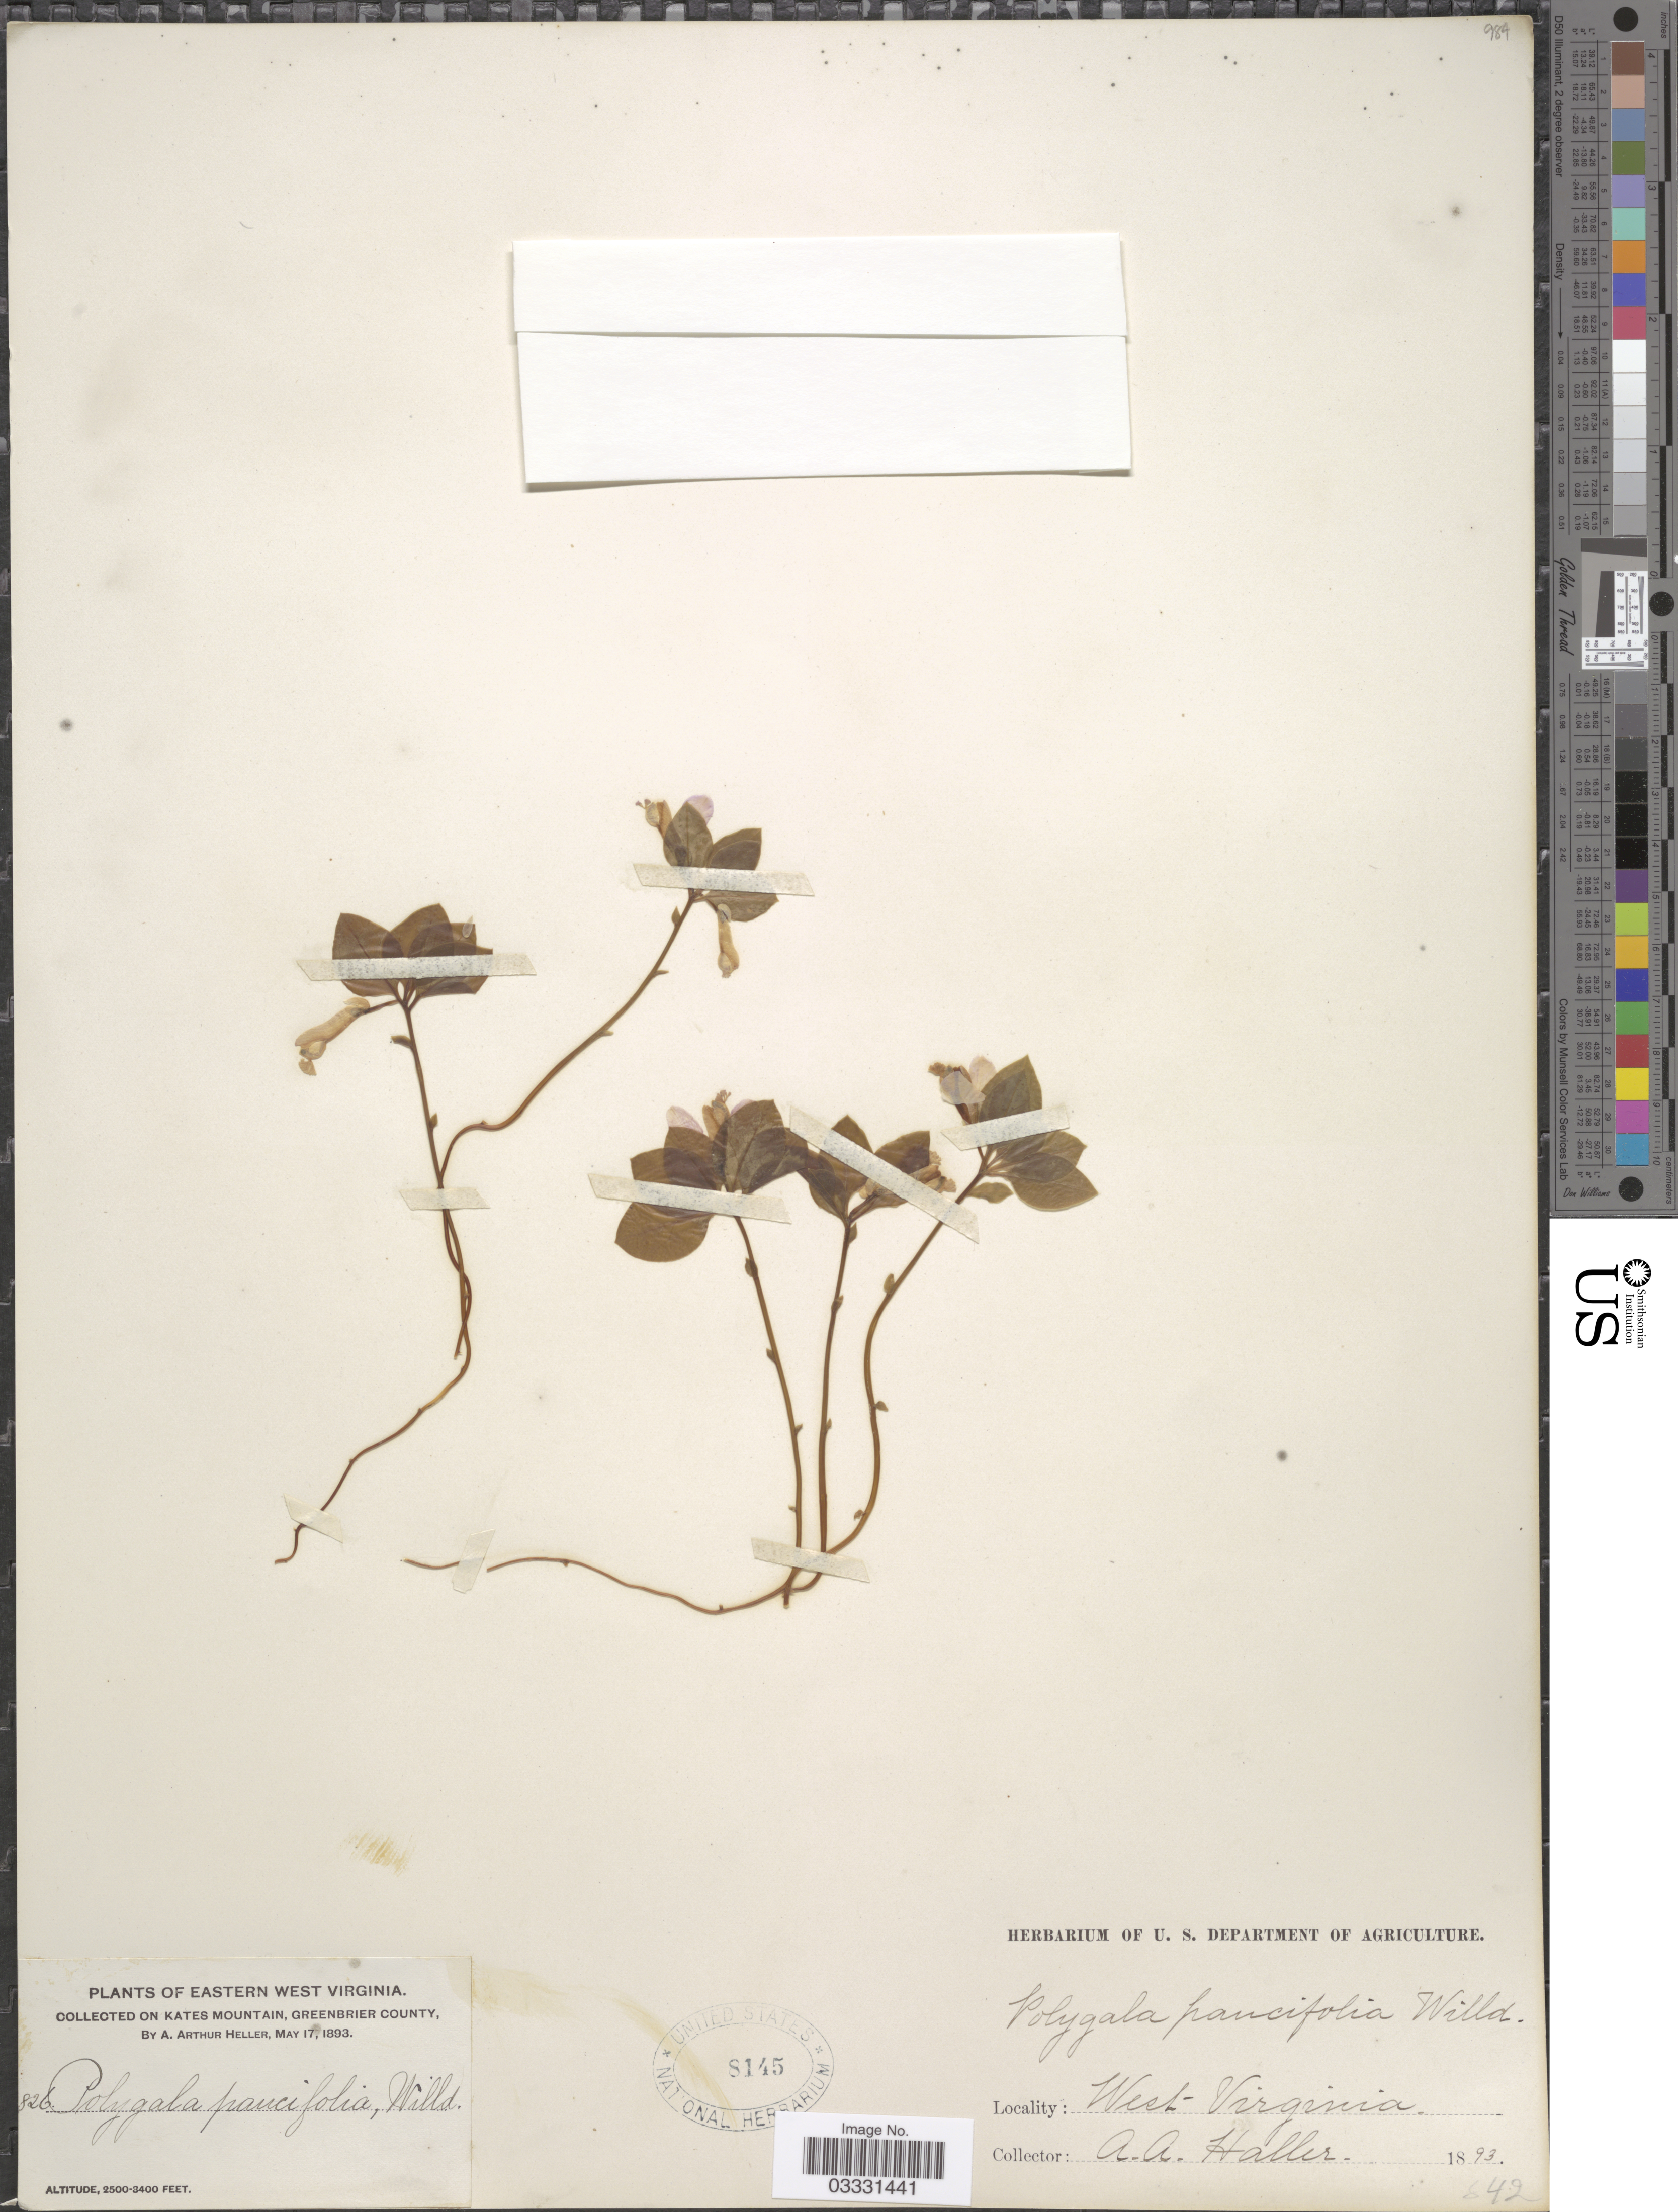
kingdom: Plantae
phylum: Tracheophyta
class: Magnoliopsida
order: Fabales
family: Polygalaceae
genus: Polygaloides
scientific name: Polygaloides paucifolia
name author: (Willd.) J.R. Abbott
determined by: Strong, Mark T., (BOT), Smithsonian Institution - National Museum of Natural History (UNITED STATES)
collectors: A. A. Heller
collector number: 826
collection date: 1893-05-17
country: United States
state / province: West Virginia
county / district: Greenbrier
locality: Eastern West Virginia. On Kates Mountain, Greenbrier County.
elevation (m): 762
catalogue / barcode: US 8145